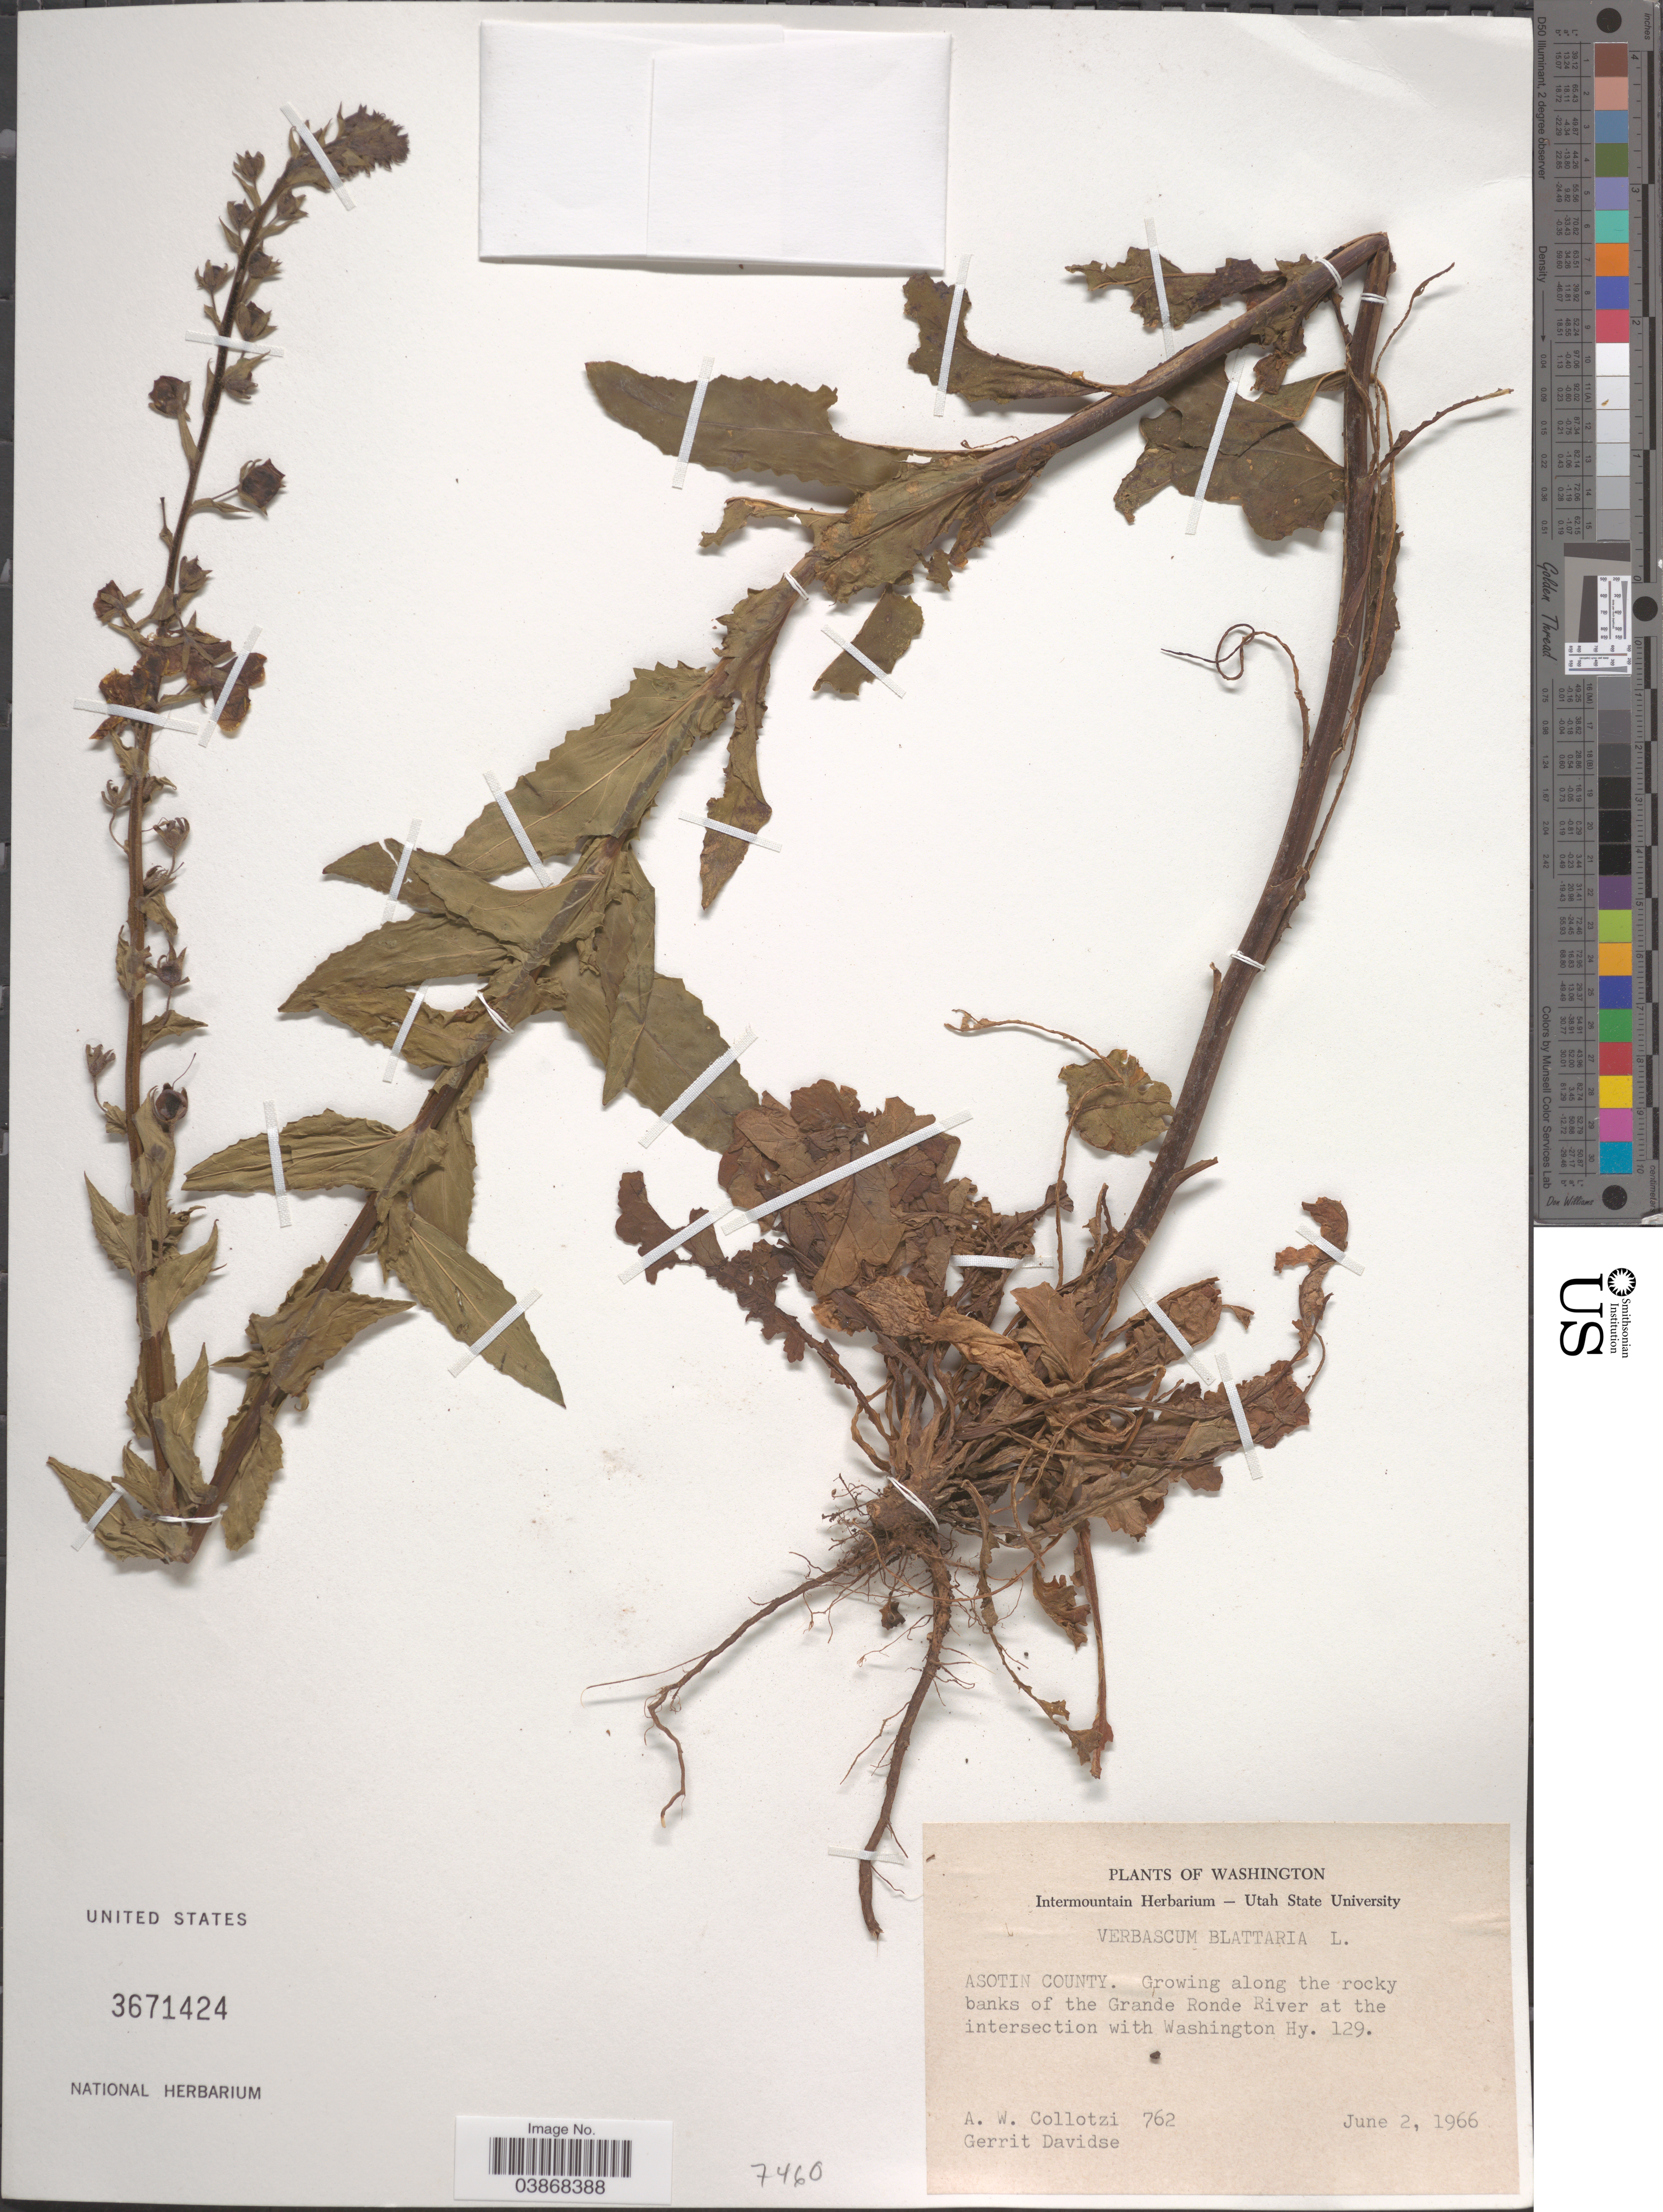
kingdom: Plantae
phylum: Tracheophyta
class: Magnoliopsida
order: Lamiales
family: Scrophulariaceae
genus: Verbascum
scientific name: Verbascum blattaria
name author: L.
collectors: A. W. Collotzi & G. Davidse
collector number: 762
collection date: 1966-06-02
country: United States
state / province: Washington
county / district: Asotin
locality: Asotin County. Along the rocky banks of the Grande Ronde River at the intersection with Washington Hy. 129.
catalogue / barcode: US 3671424